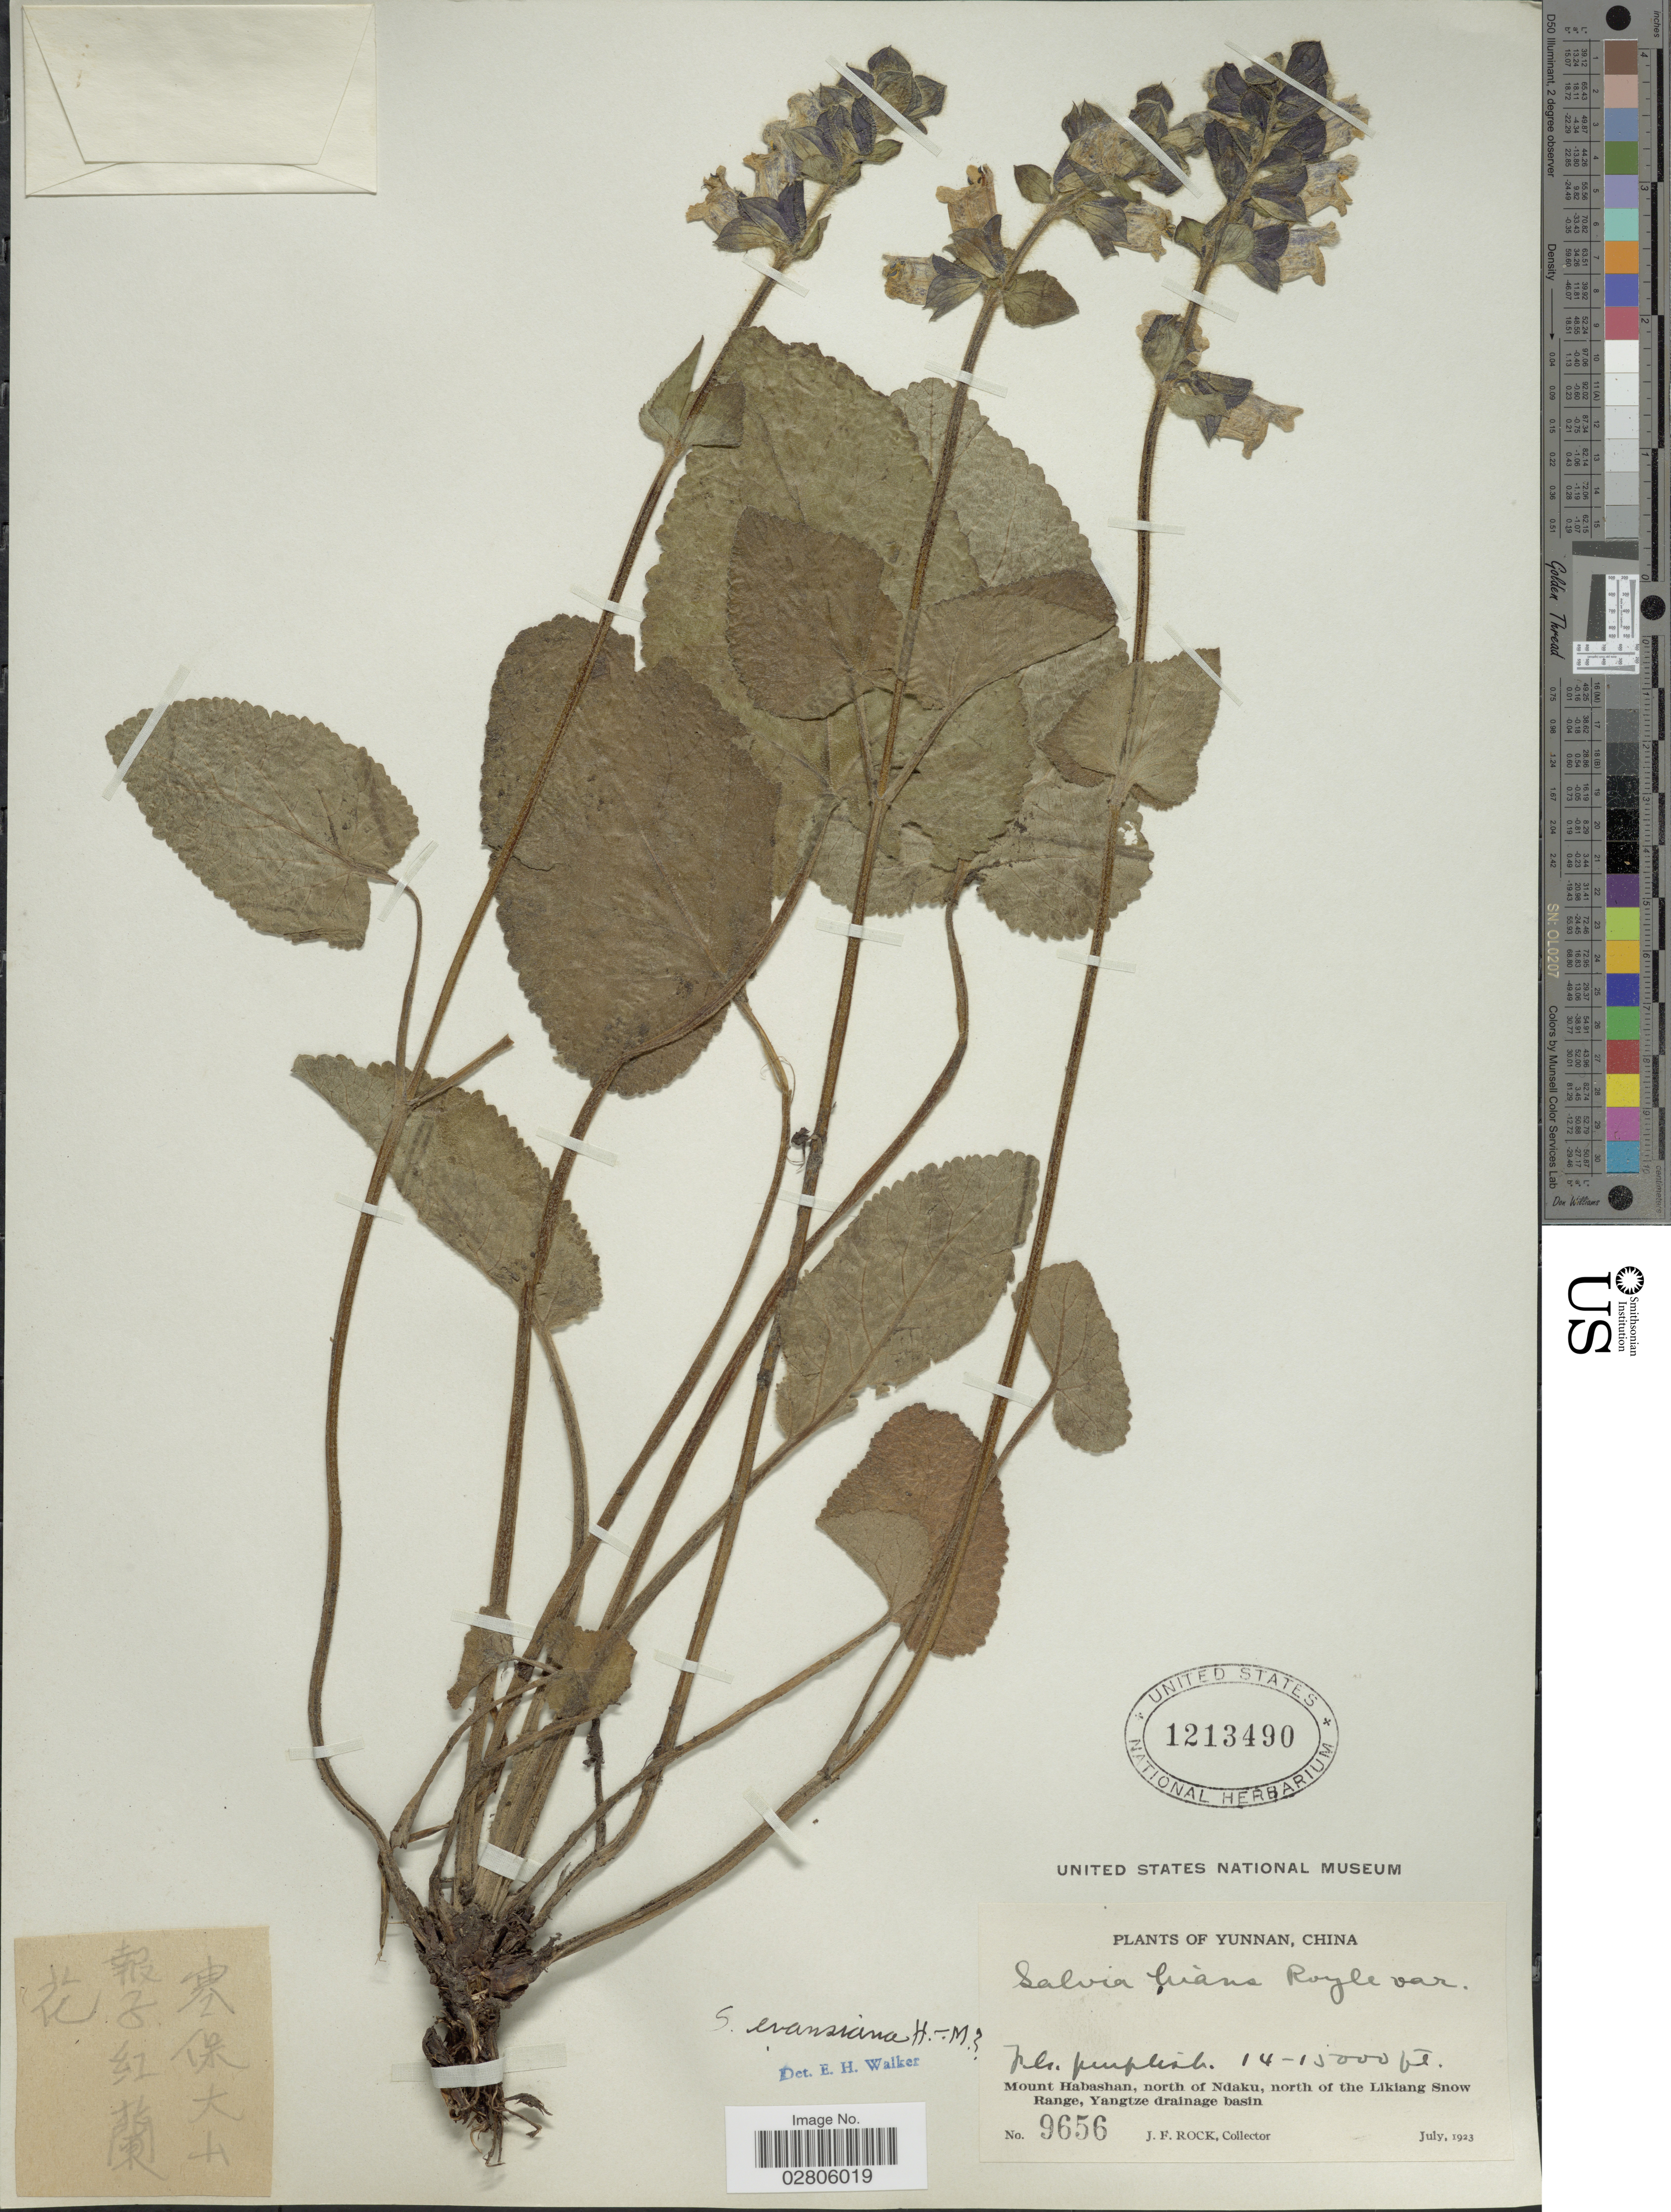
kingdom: Plantae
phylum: Tracheophyta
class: Magnoliopsida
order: Lamiales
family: Lamiaceae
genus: Salvia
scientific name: Salvia evansiana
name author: Hand.-Mazz.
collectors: J. Rock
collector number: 9656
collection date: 1923-07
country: China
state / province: Yunnan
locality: Mont Habashan, north of Ndaku, north of the Likiang Snow Range, Yangtze drainage basin.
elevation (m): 4267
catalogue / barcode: US 1213490